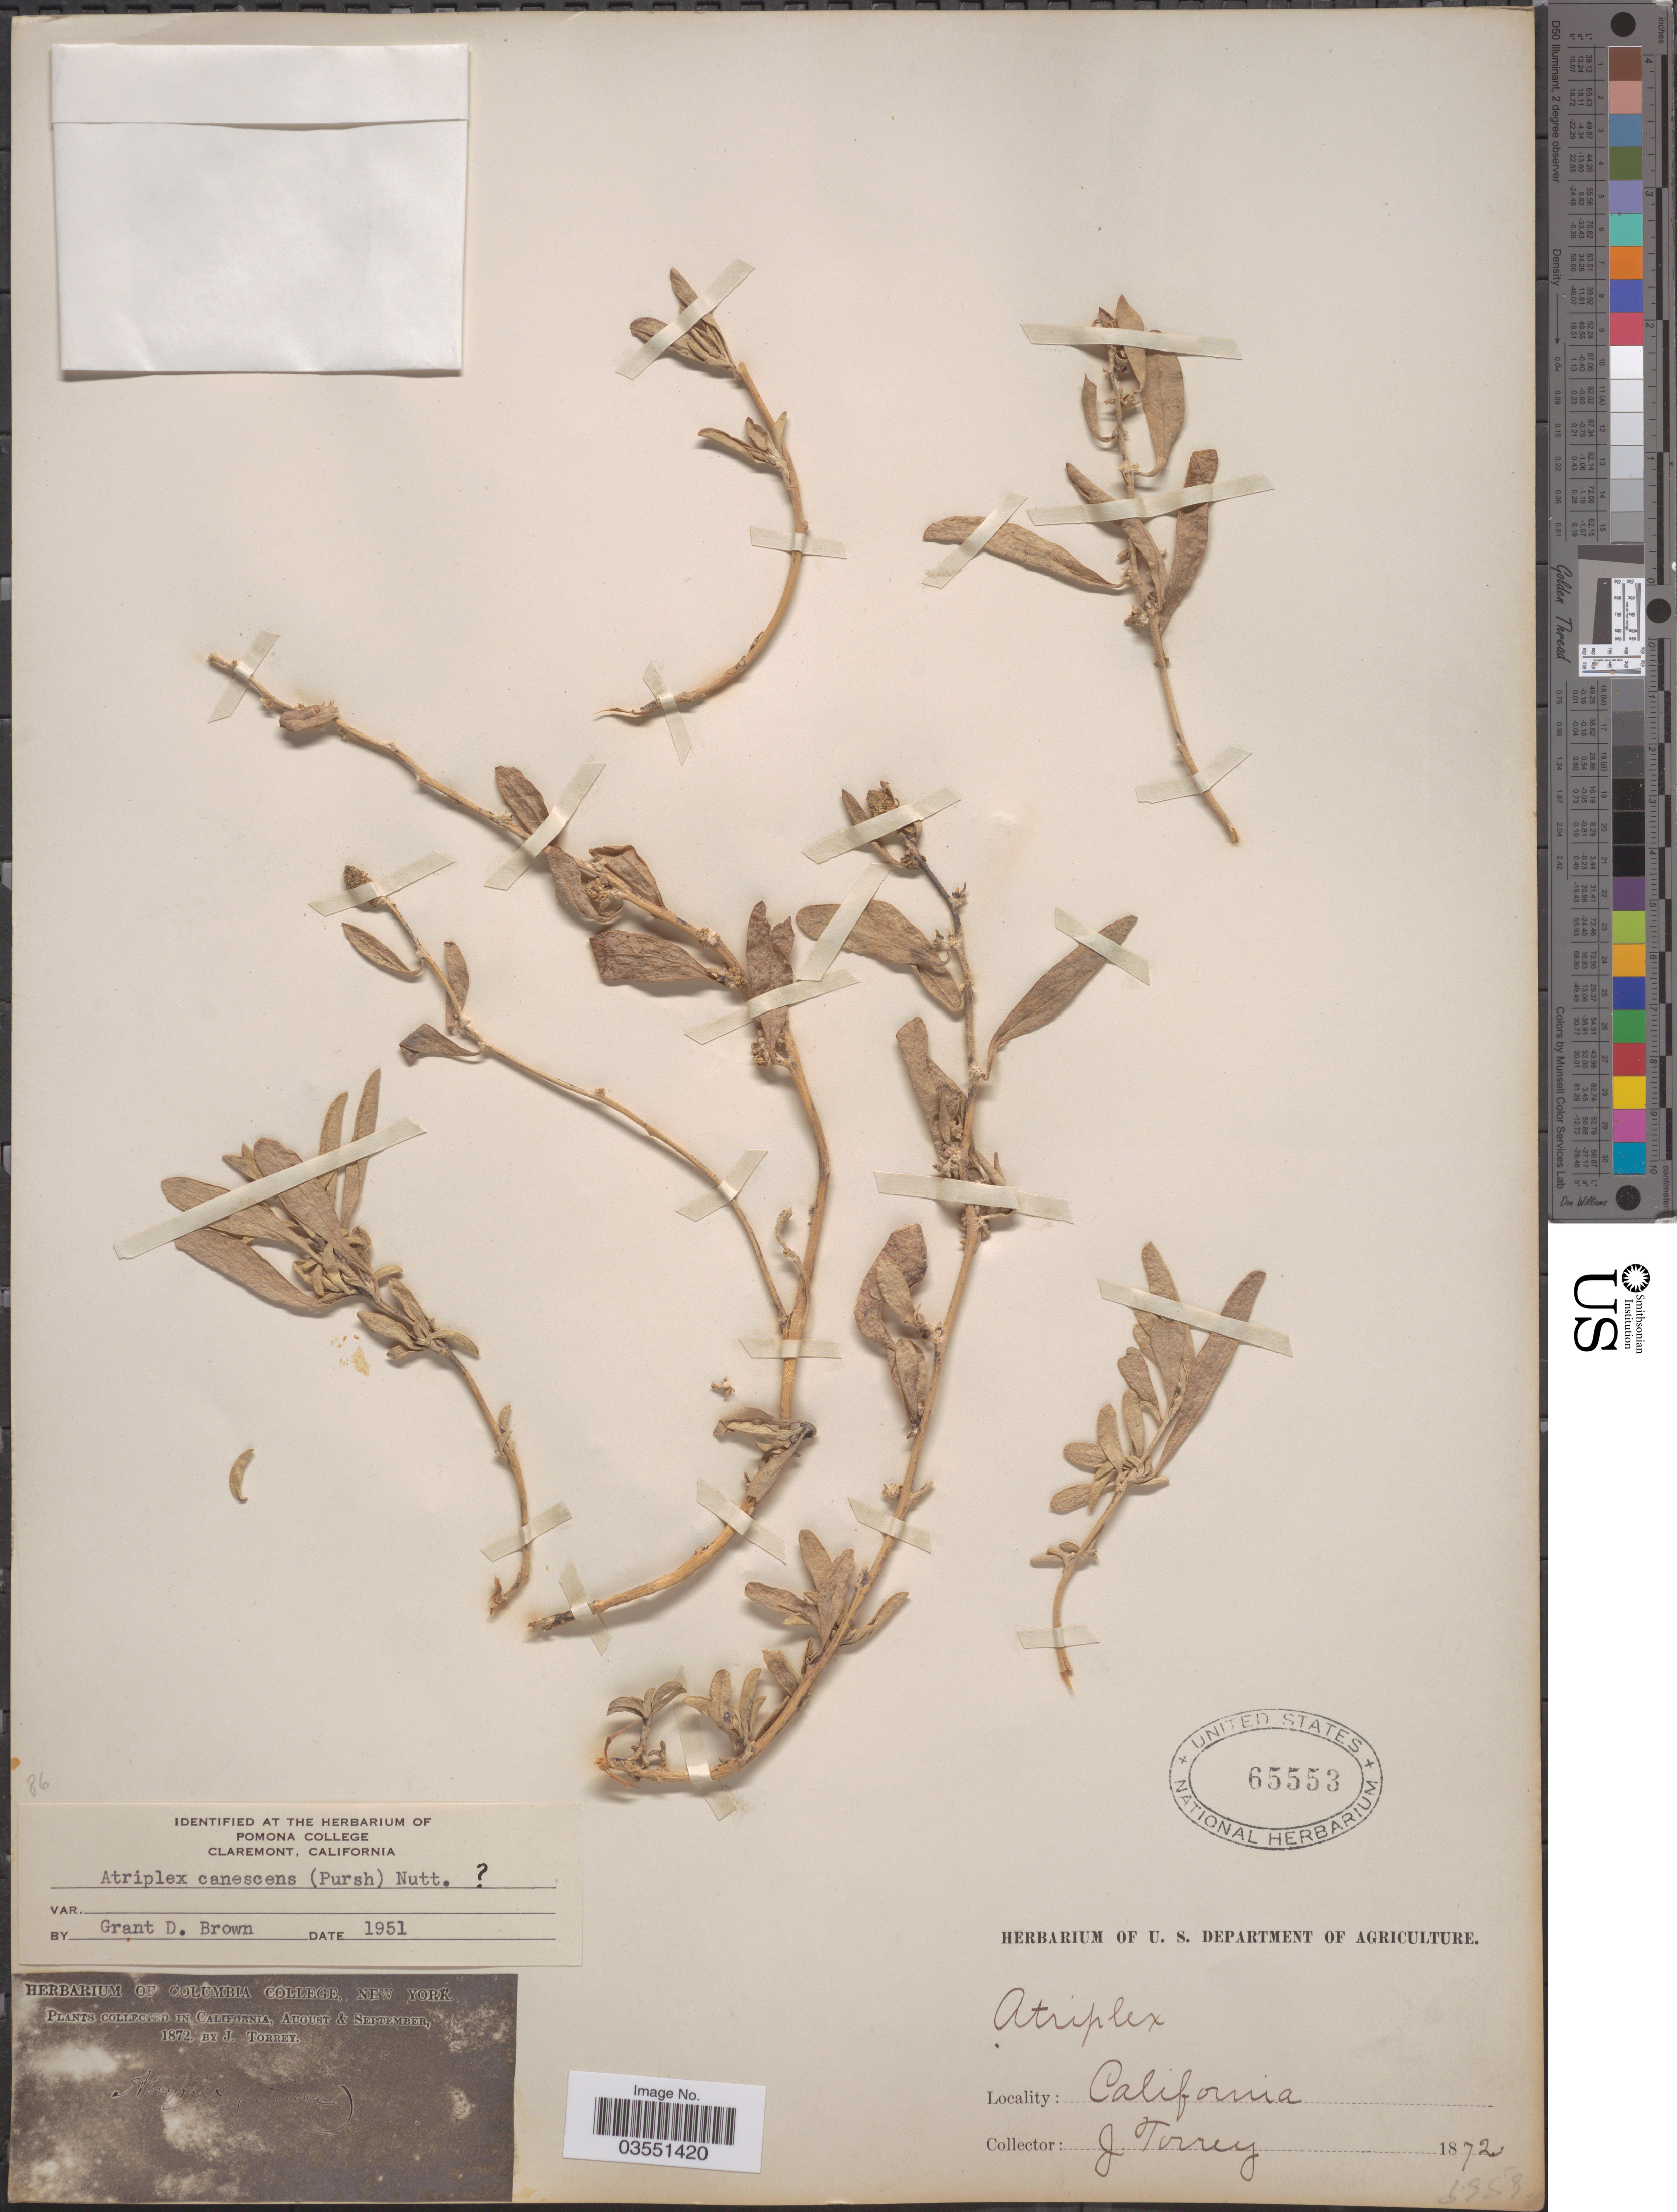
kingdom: Plantae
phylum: Tracheophyta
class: Magnoliopsida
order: Caryophyllales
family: Amaranthaceae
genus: Atriplex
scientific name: Atriplex canescens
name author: (Pursh) Nutt.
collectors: J. Torrey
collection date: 1872-08/1872-09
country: United States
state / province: California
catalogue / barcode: US 65553